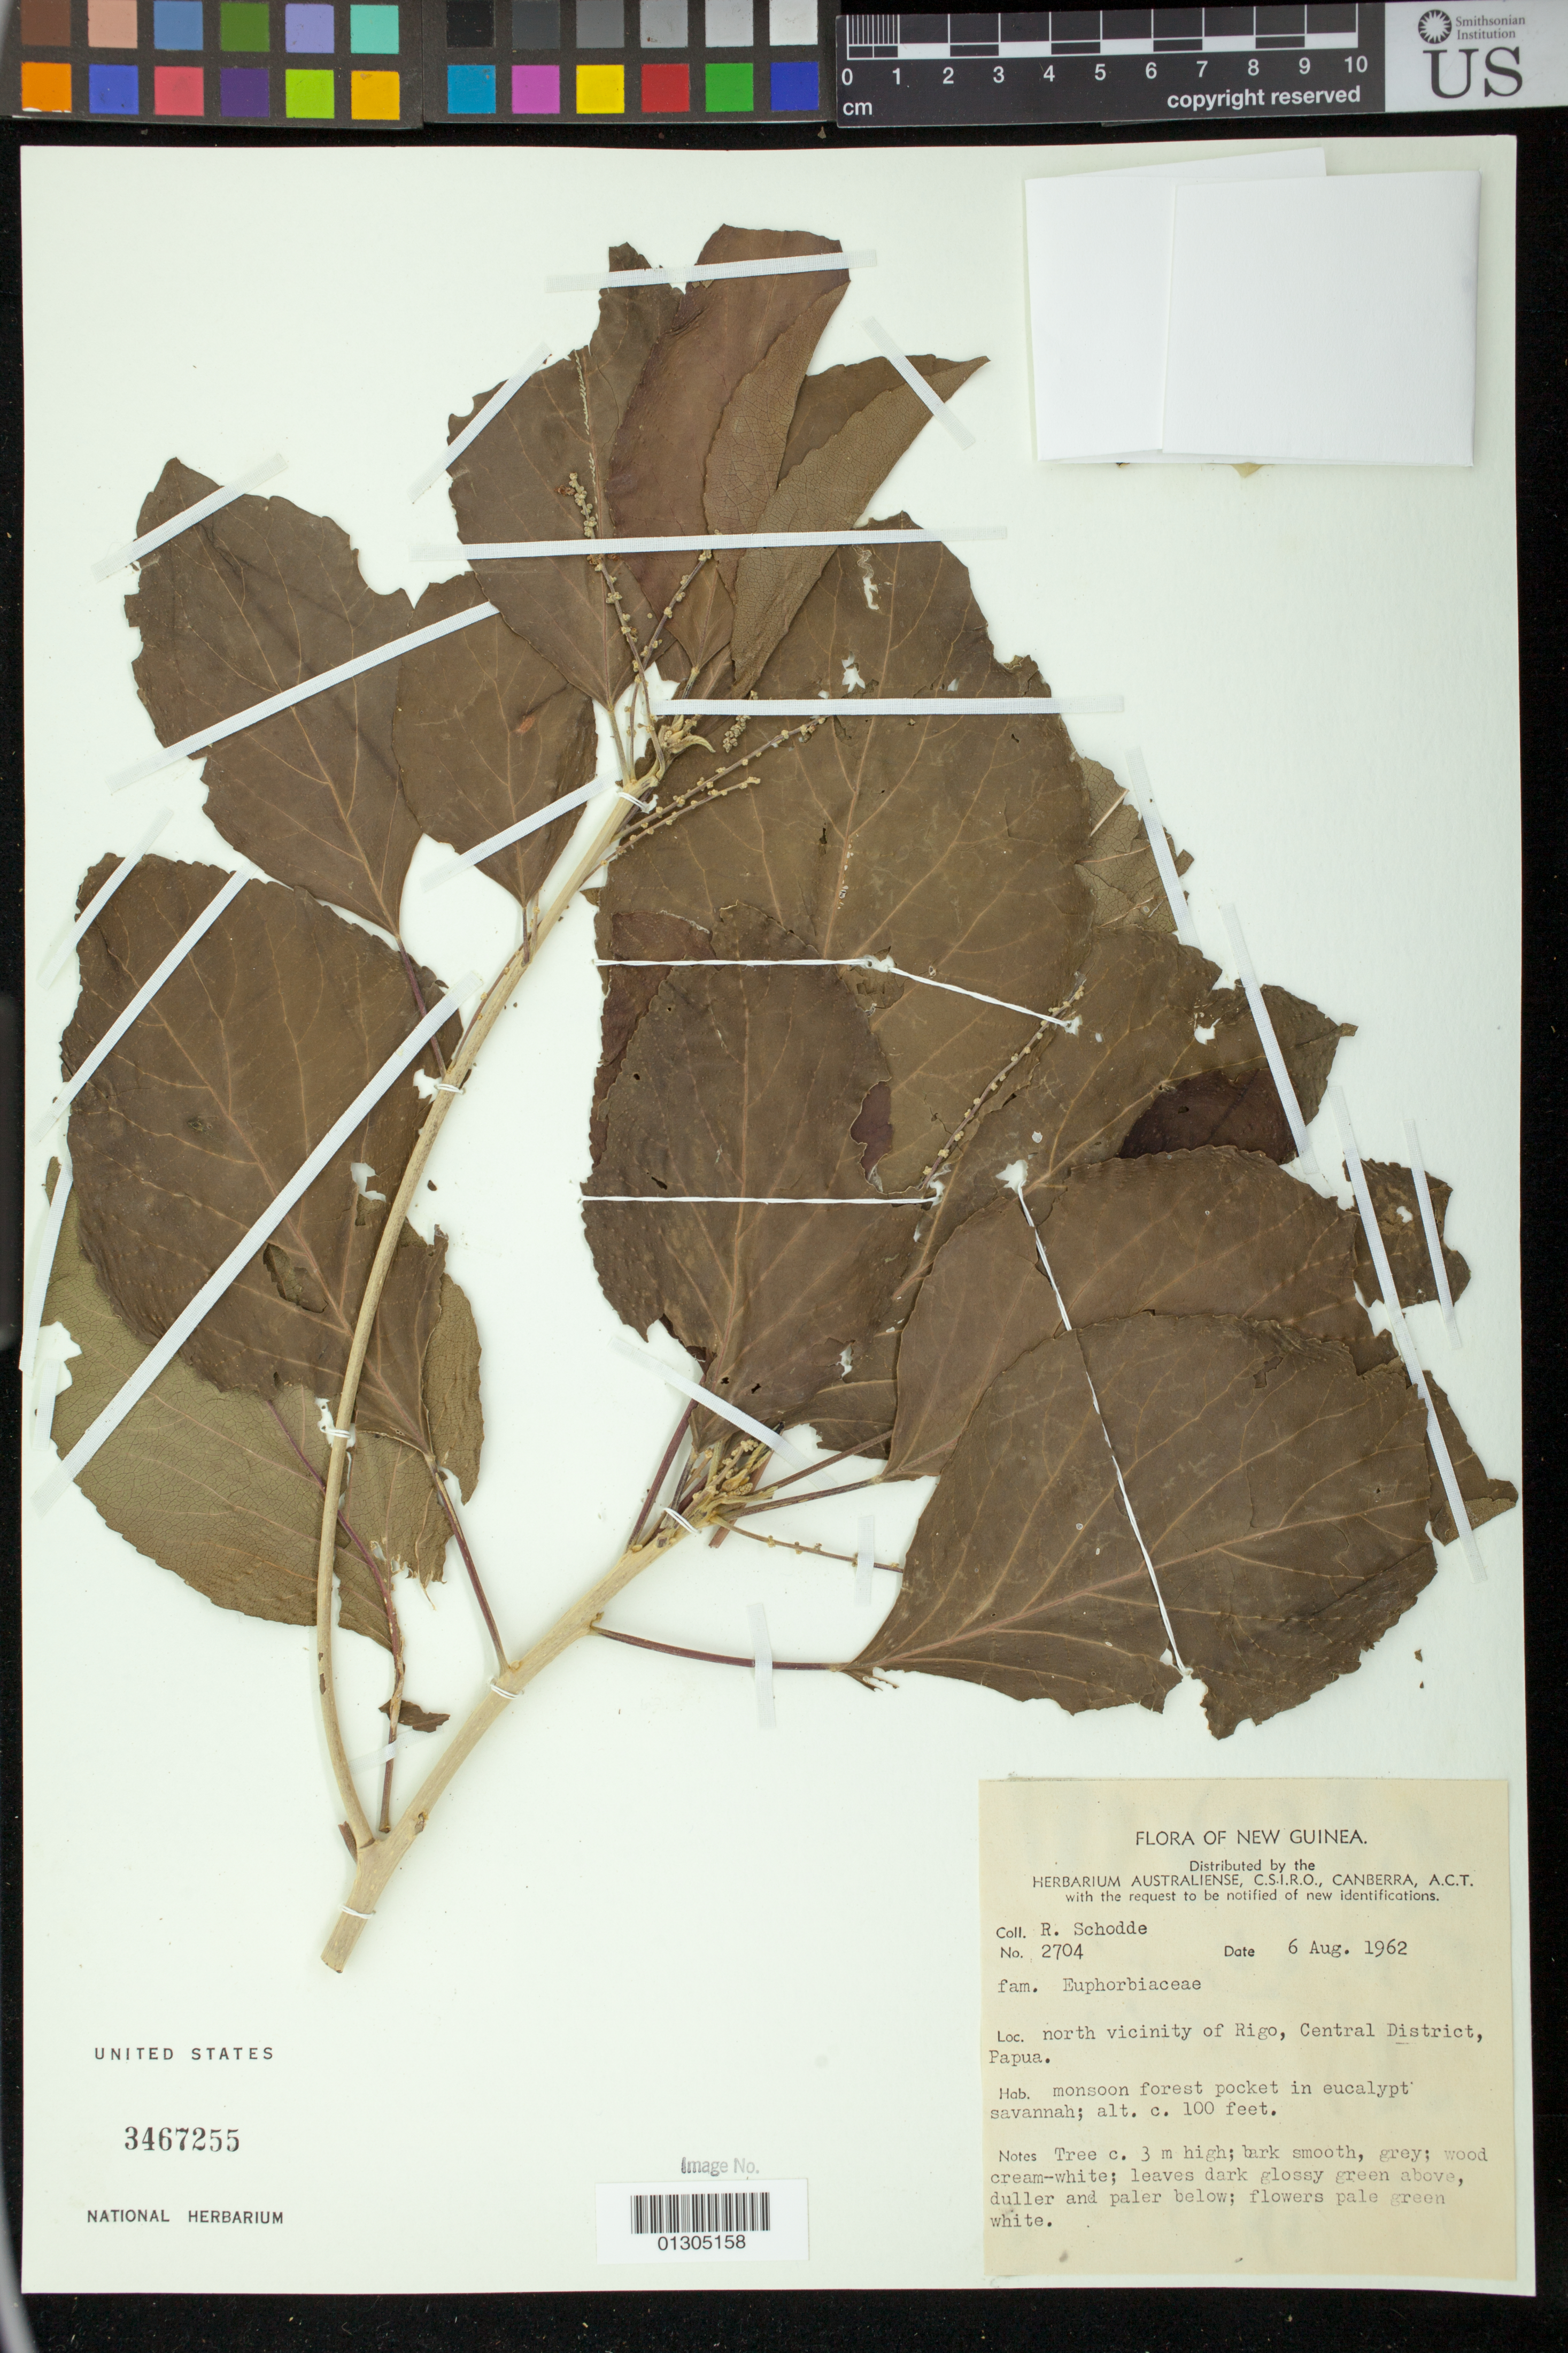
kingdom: Plantae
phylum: Tracheophyta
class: Magnoliopsida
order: Malpighiales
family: Euphorbiaceae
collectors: R. Schodde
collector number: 2704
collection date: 1962-08-06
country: Papua New Guinea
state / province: Central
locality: north vicinity of Rigo, Central District, Papua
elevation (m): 30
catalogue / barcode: US 3467255